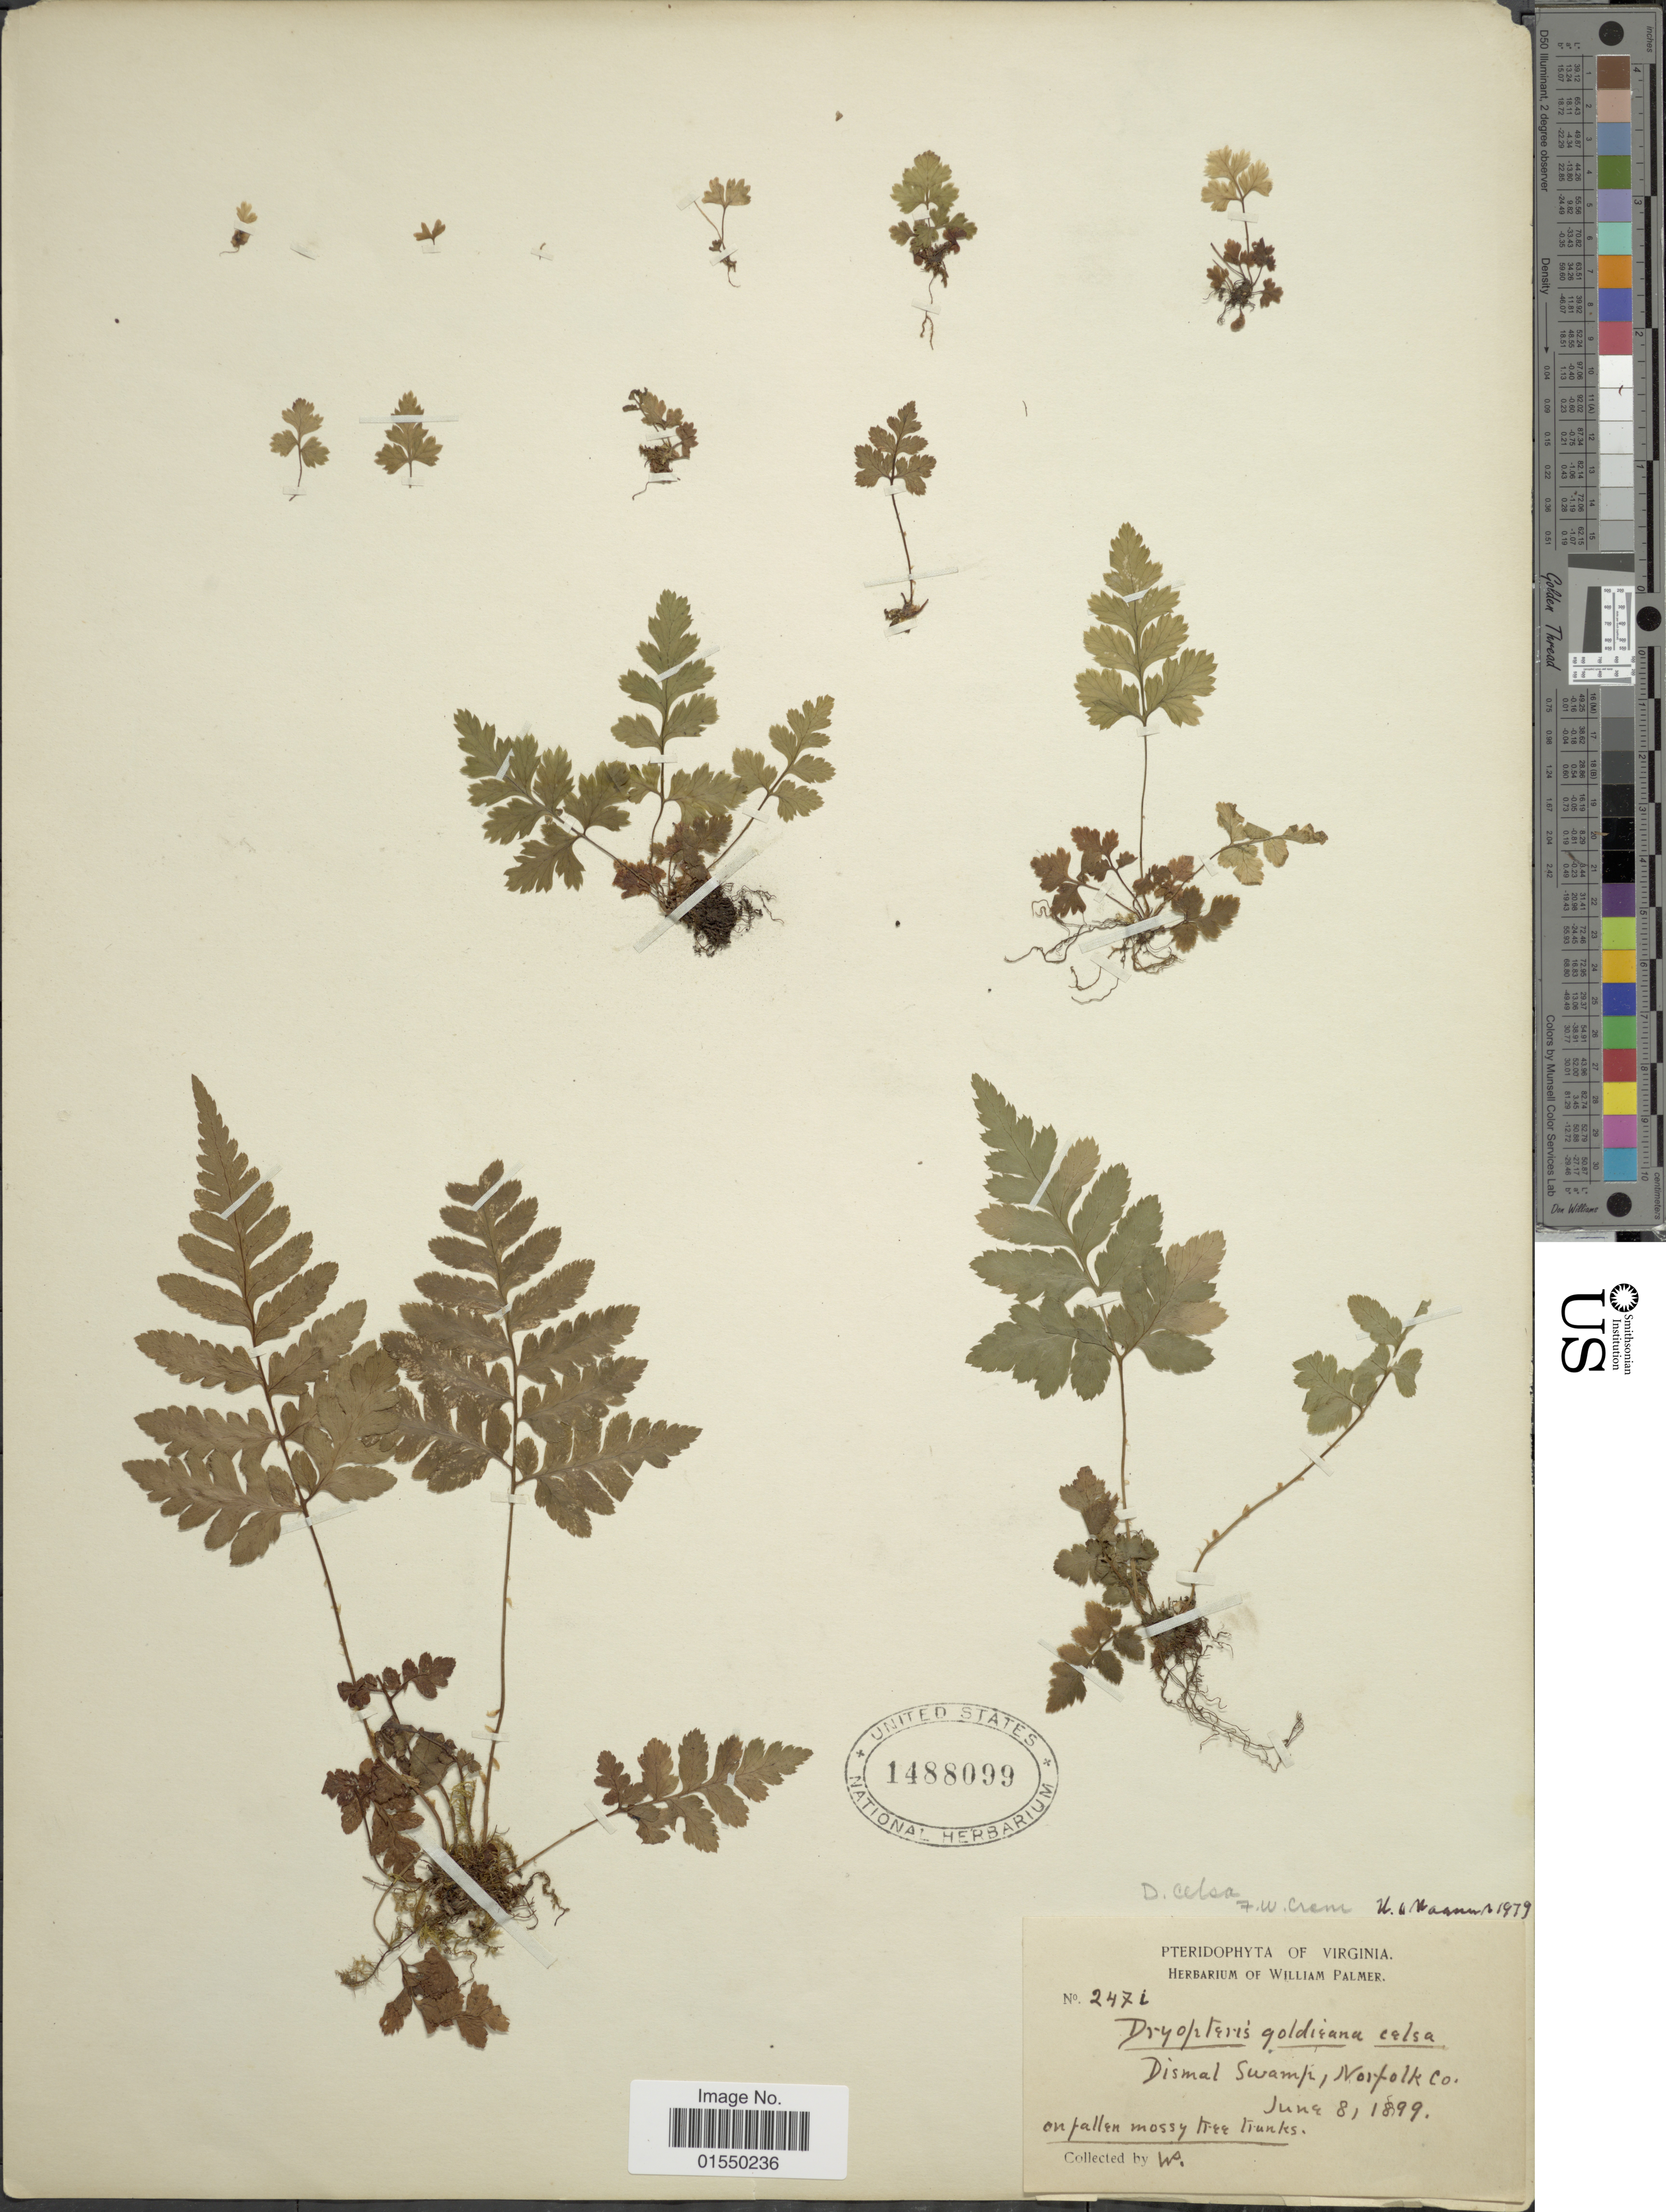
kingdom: Plantae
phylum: Tracheophyta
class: Polypodiopsida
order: Polypodiales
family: Dryopteridaceae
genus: Dryopteris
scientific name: Dryopteris celsa (W. Palmer) Knowlt., W. Palmer & C.L. Pollard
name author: (W. Palmer) Knowlt. et al.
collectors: W. Palmer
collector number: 247i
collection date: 1899-06-08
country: United States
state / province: Virginia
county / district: City of Norfolk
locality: Dismal Swamp, Norfolk Co.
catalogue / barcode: US 1488099